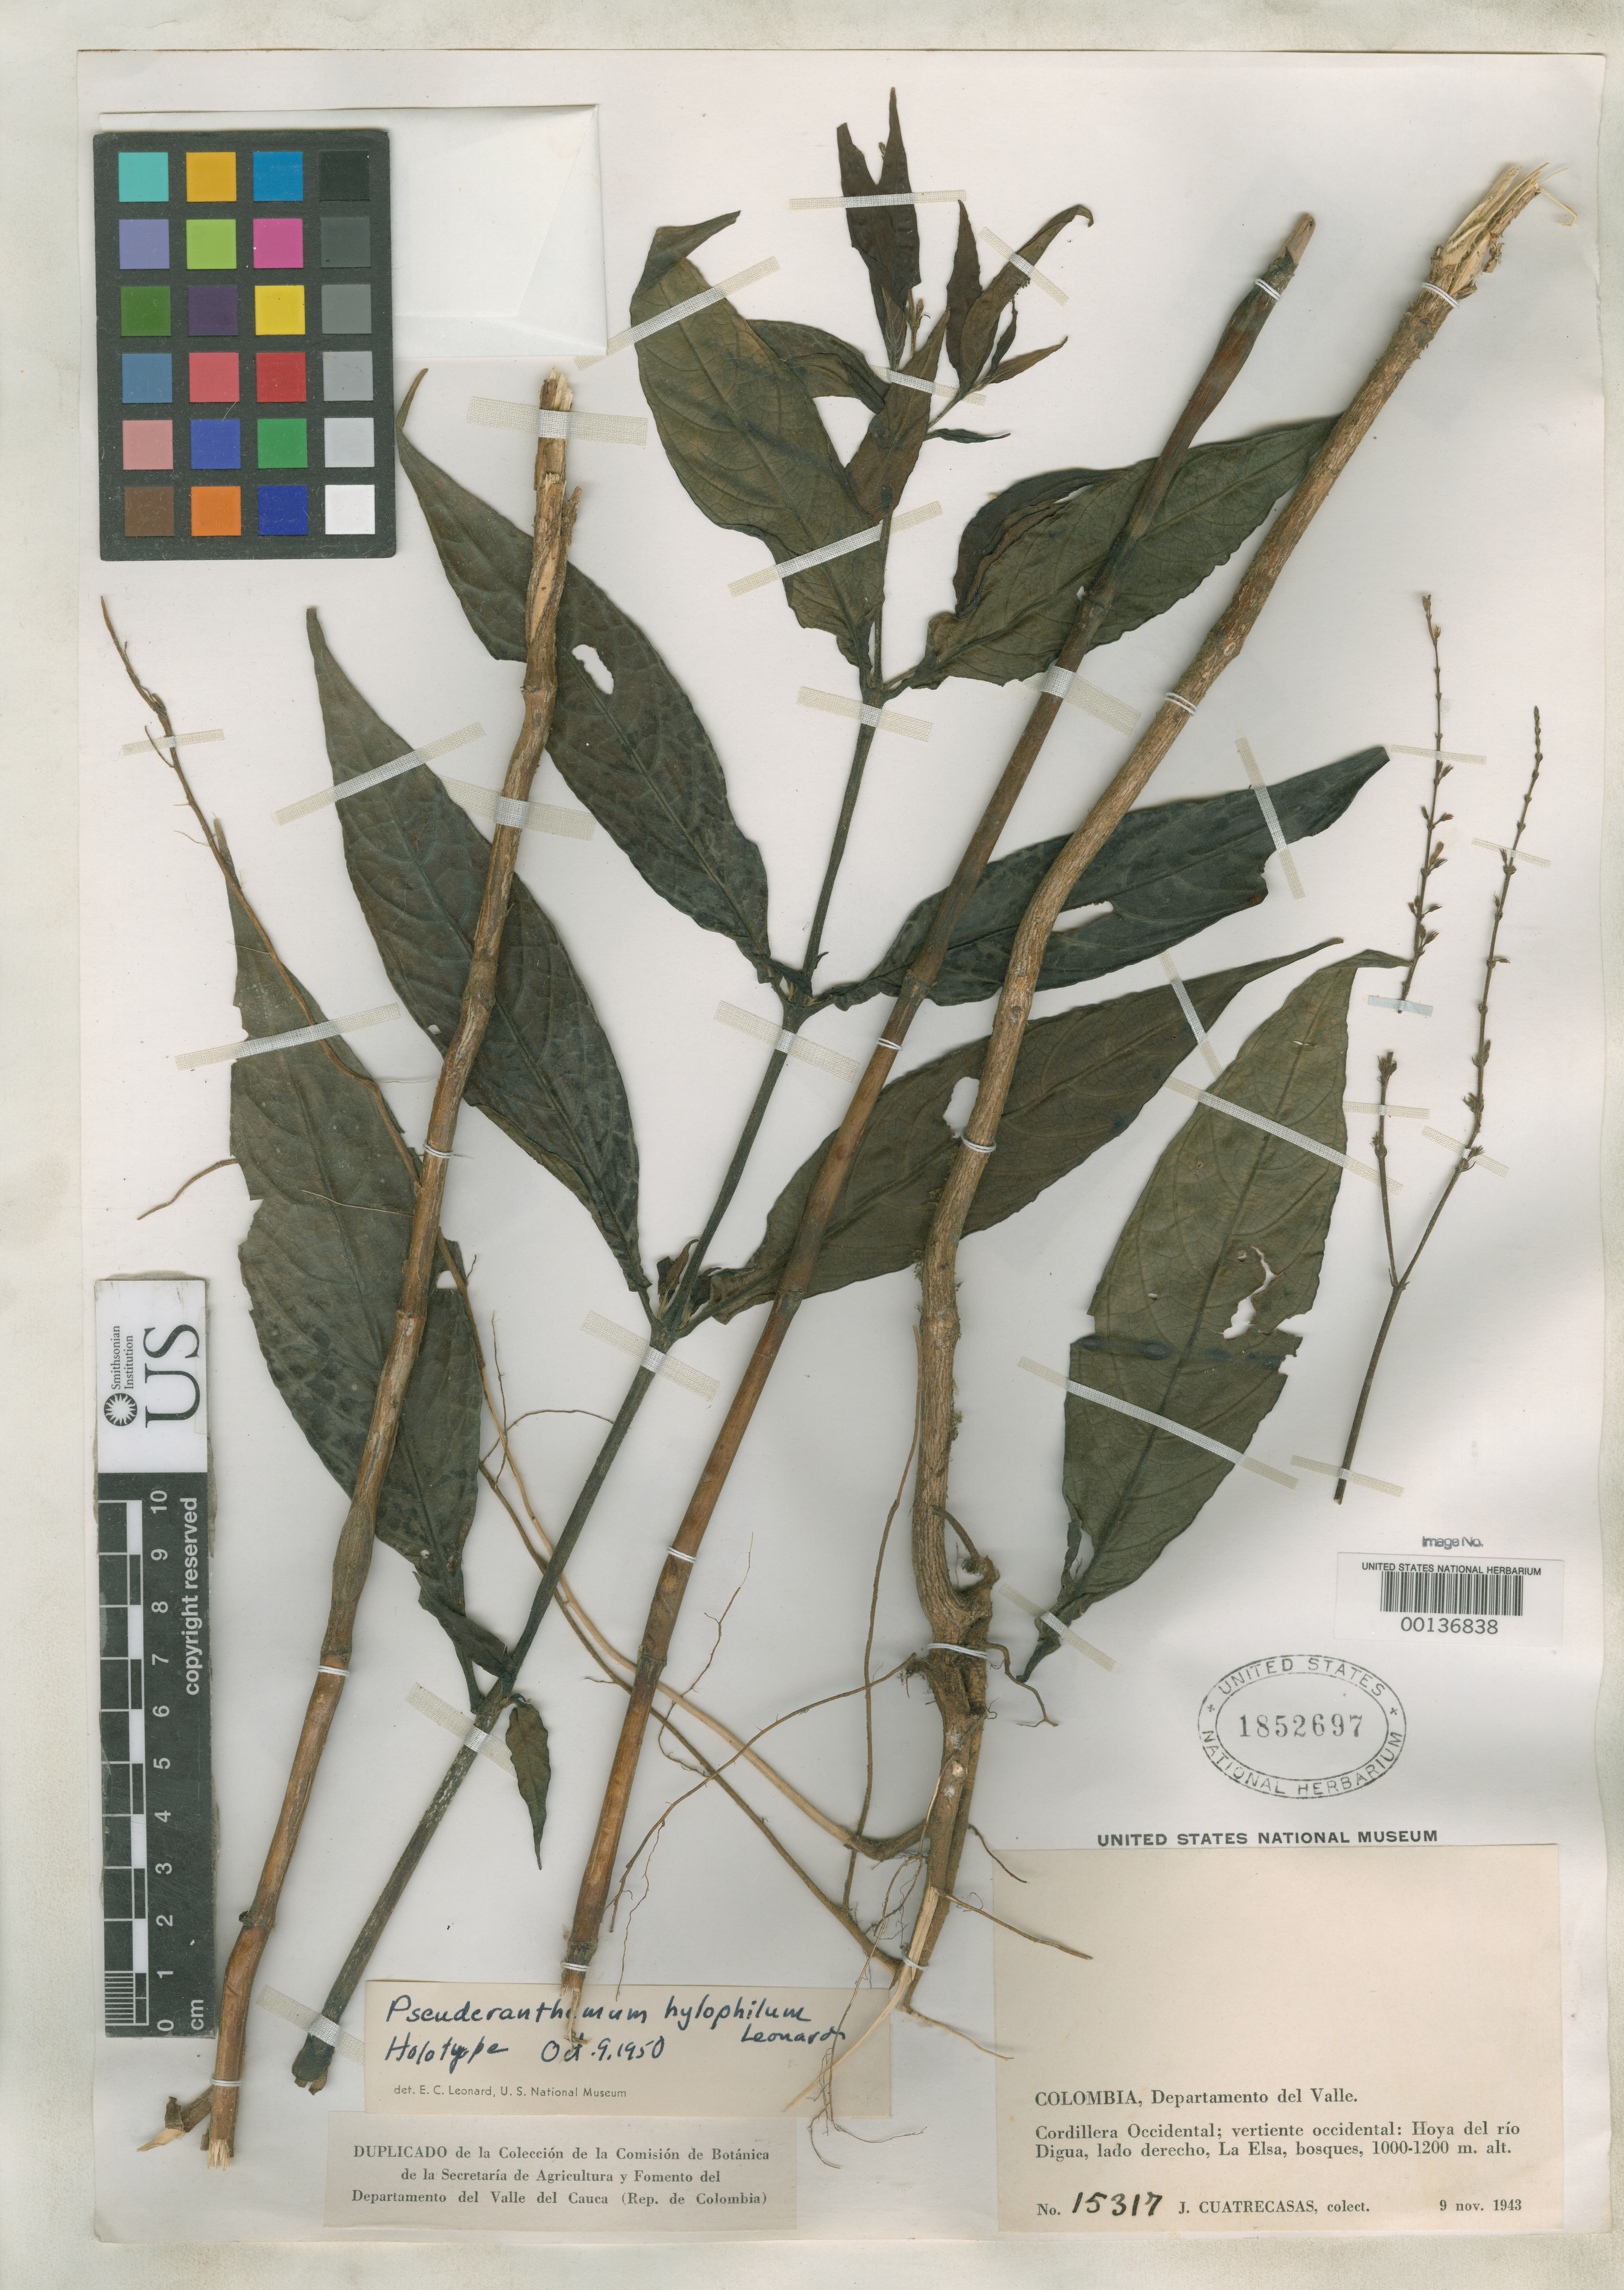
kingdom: Plantae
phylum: Tracheophyta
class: Magnoliopsida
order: Lamiales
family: Acanthaceae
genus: Pseuderanthemum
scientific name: Pseuderanthemum hylophilum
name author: Leonard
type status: Holotype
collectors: J. Cuatrecasas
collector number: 15317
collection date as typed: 09 Nov 1943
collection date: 1943-11-09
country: Colombia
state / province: Valle del Cauca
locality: La Elsa, right bank of Rio Digua.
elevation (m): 1000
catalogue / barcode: US 1852697